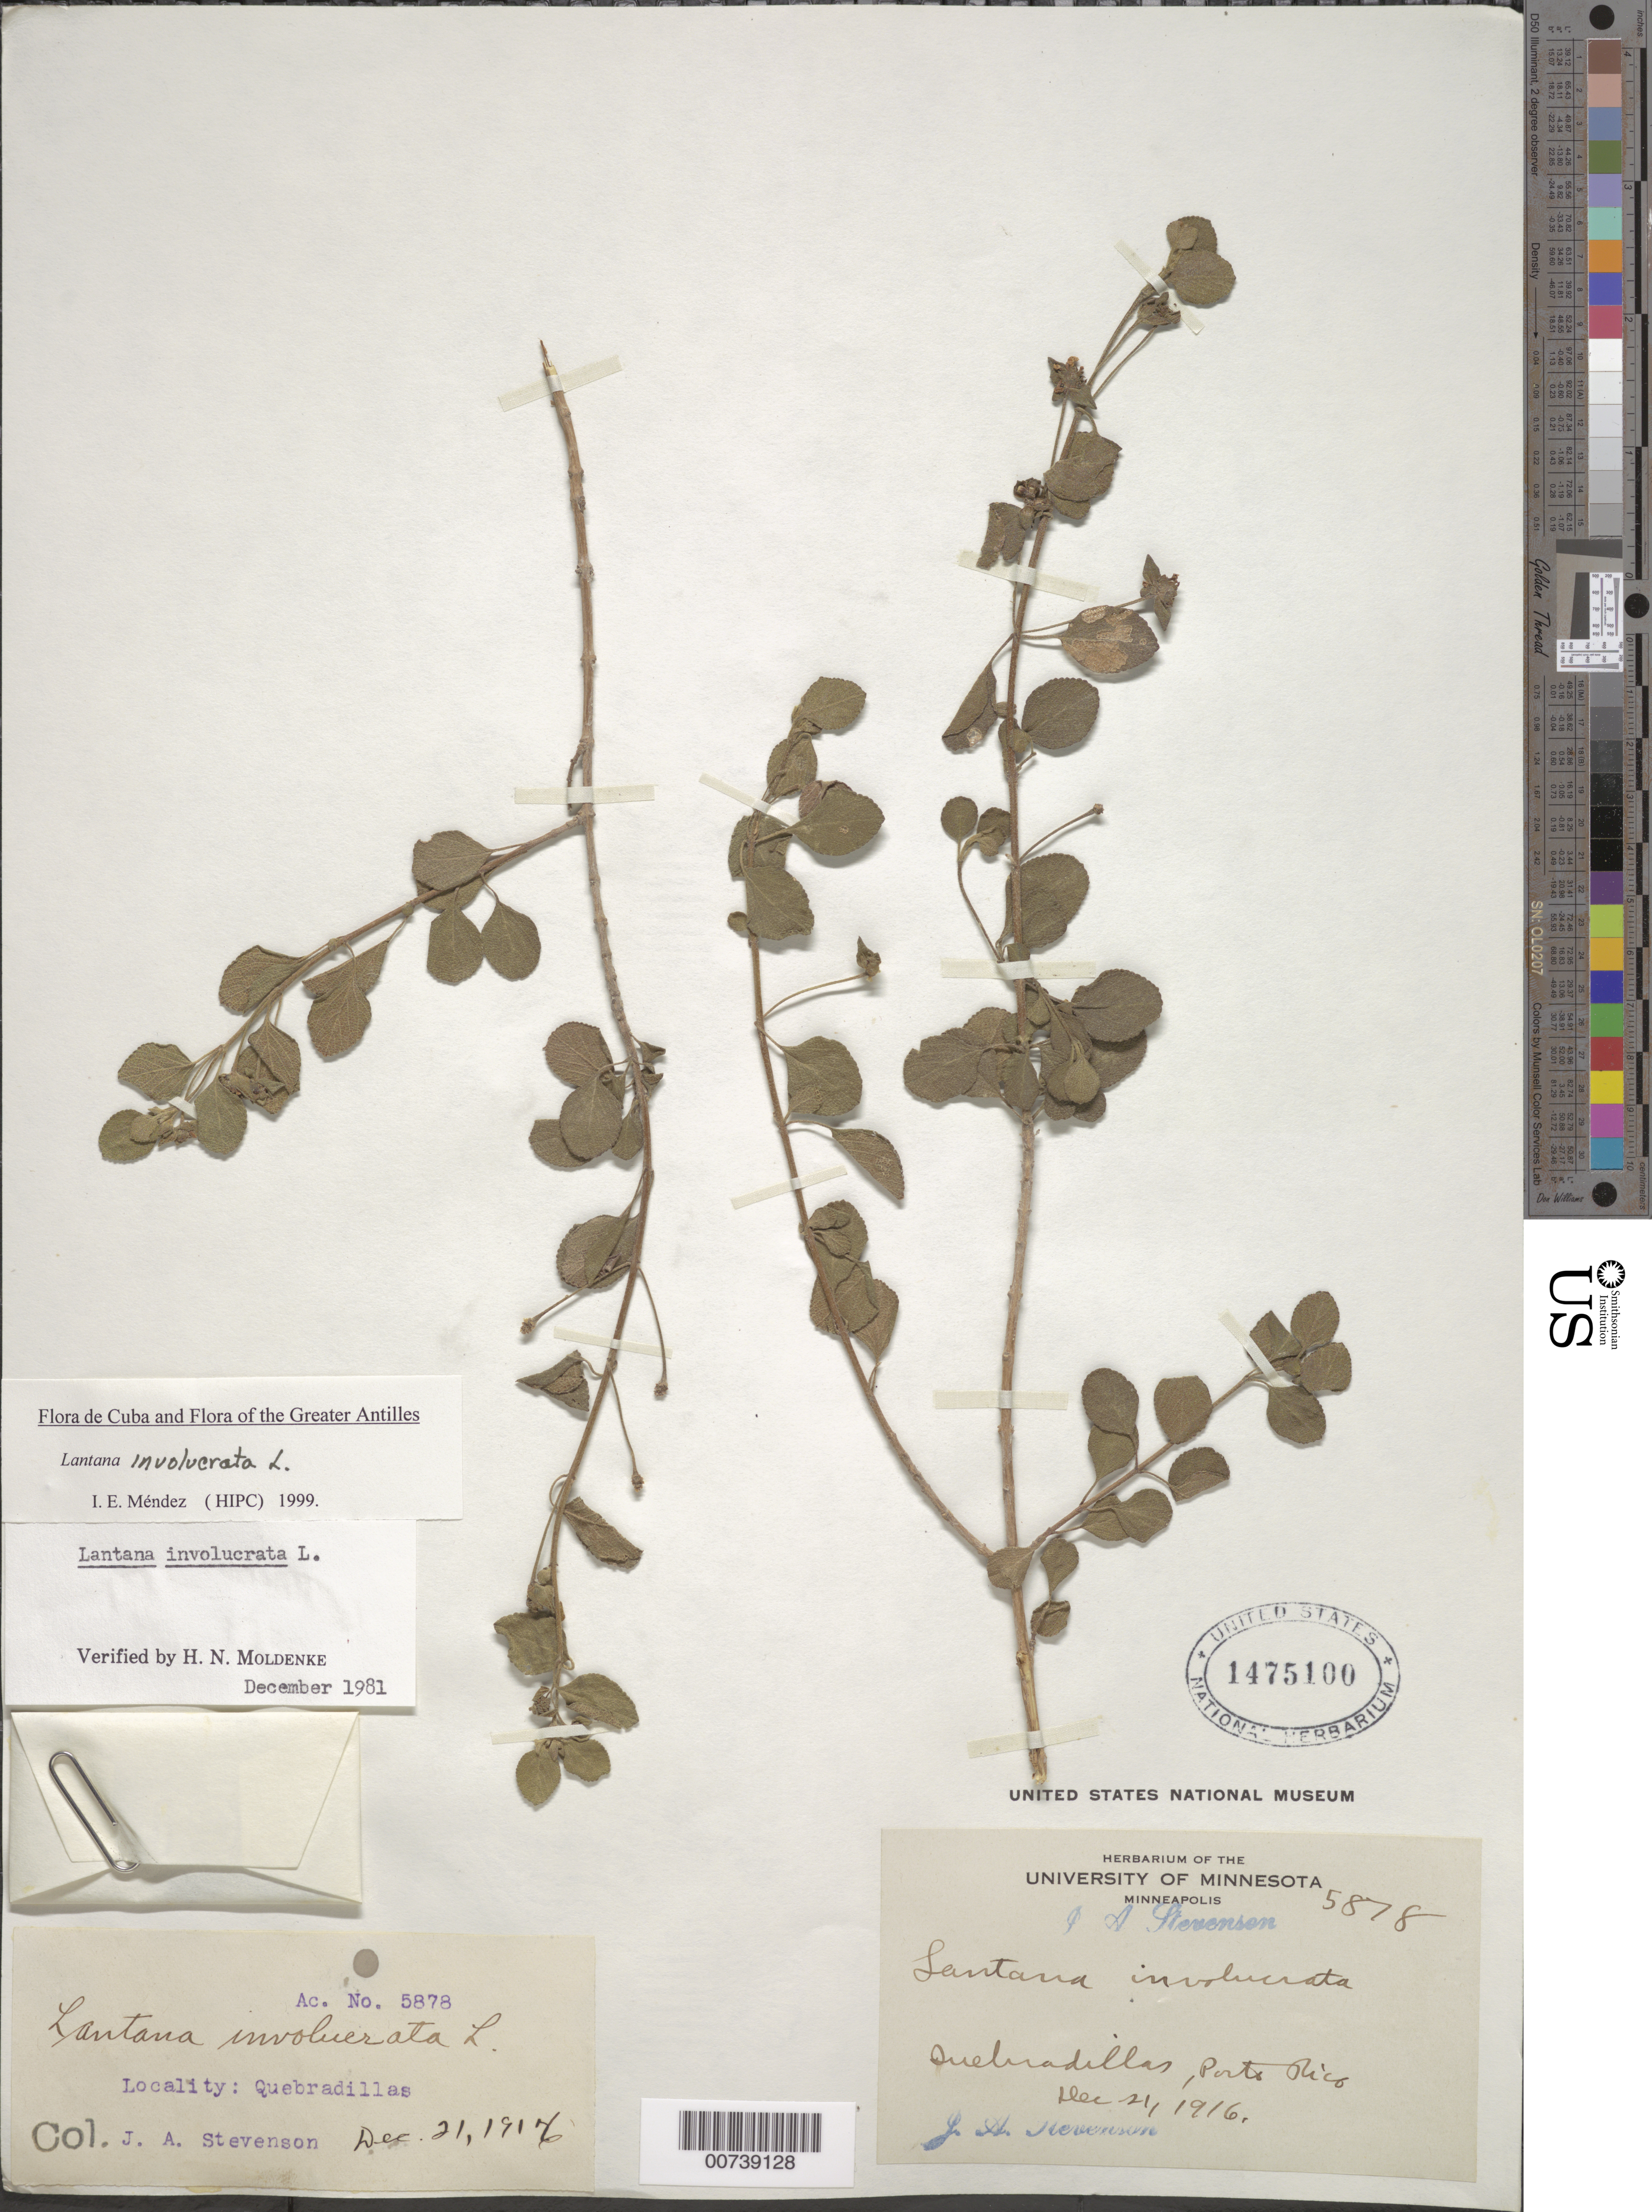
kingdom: Plantae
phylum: Tracheophyta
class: Magnoliopsida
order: Lamiales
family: Verbenaceae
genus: Lantana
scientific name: Lantana involucrata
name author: L.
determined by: Méndez, Isidro E., (HIPC)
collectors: J. Stevenson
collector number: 5878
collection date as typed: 21 Dec 1916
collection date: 1916-12-21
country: Puerto Rico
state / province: Quebradillas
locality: Quebradillas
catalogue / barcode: US 1475100